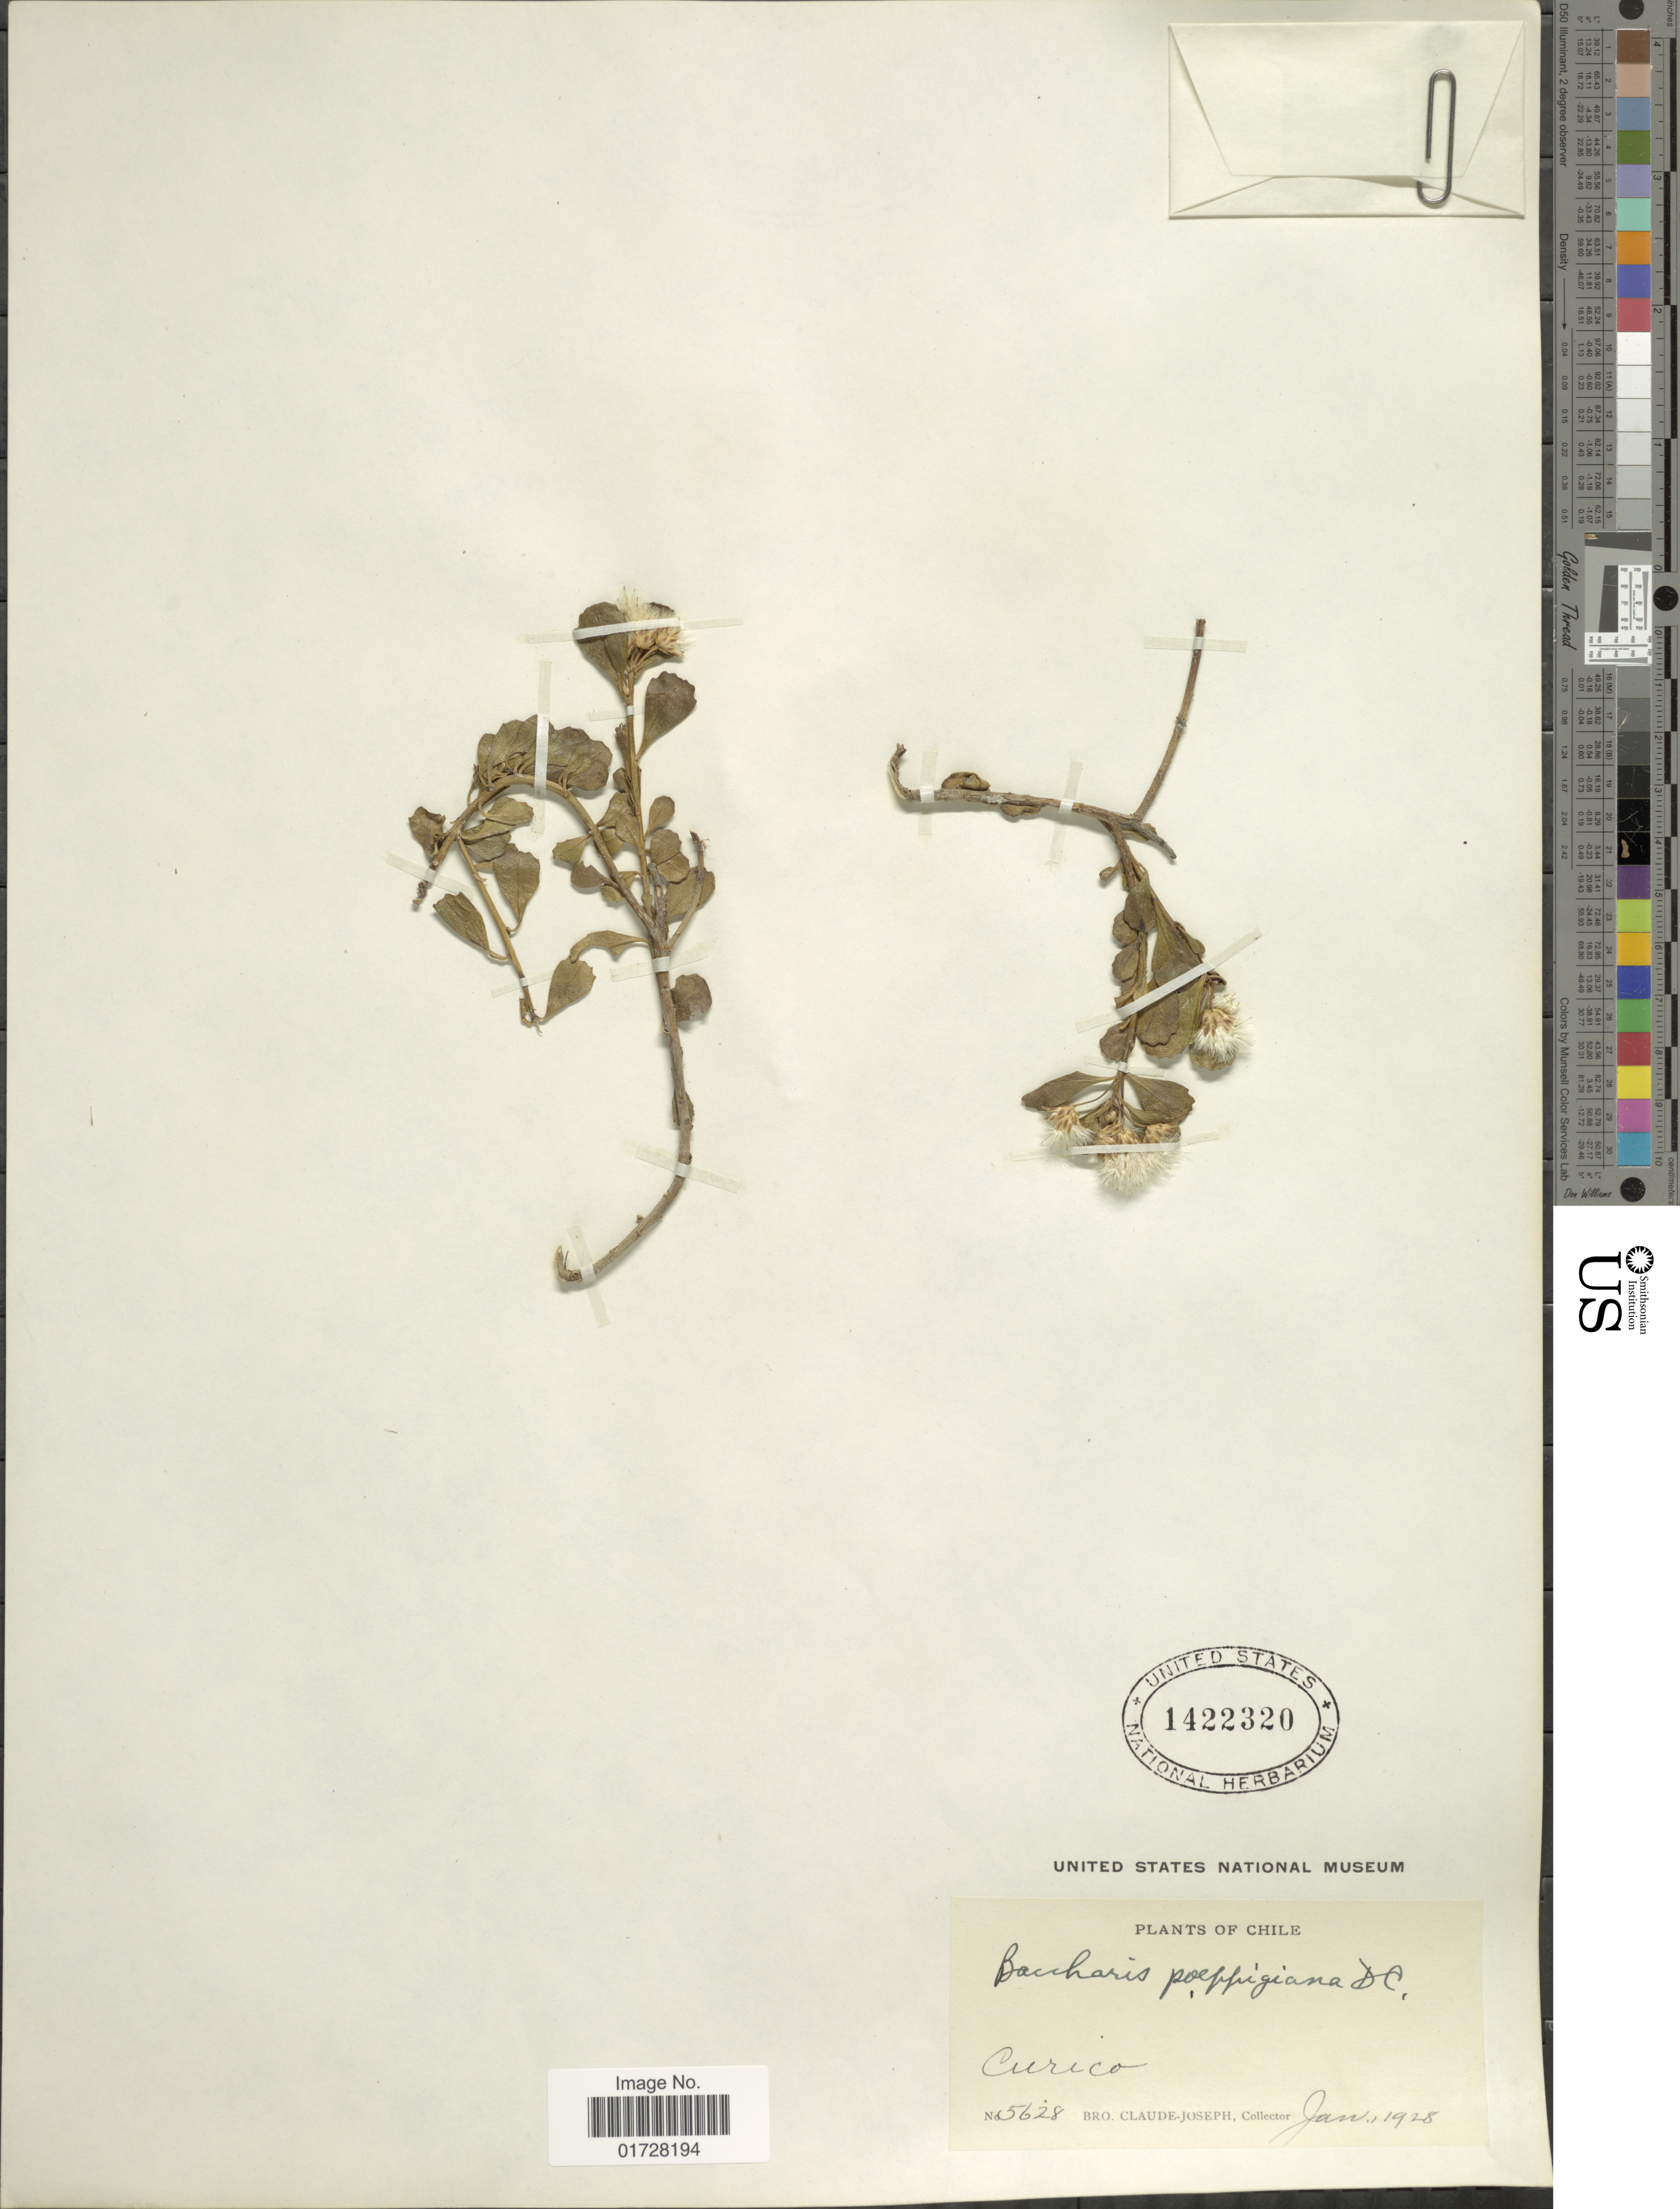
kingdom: Plantae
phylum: Tracheophyta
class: Magnoliopsida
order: Asterales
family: Asteraceae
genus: Baccharis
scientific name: Baccharis poeppigiana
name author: DC.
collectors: Bro. Claude-Joseph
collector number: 5628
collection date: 1928-01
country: Chile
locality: Curico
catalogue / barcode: US 1422320